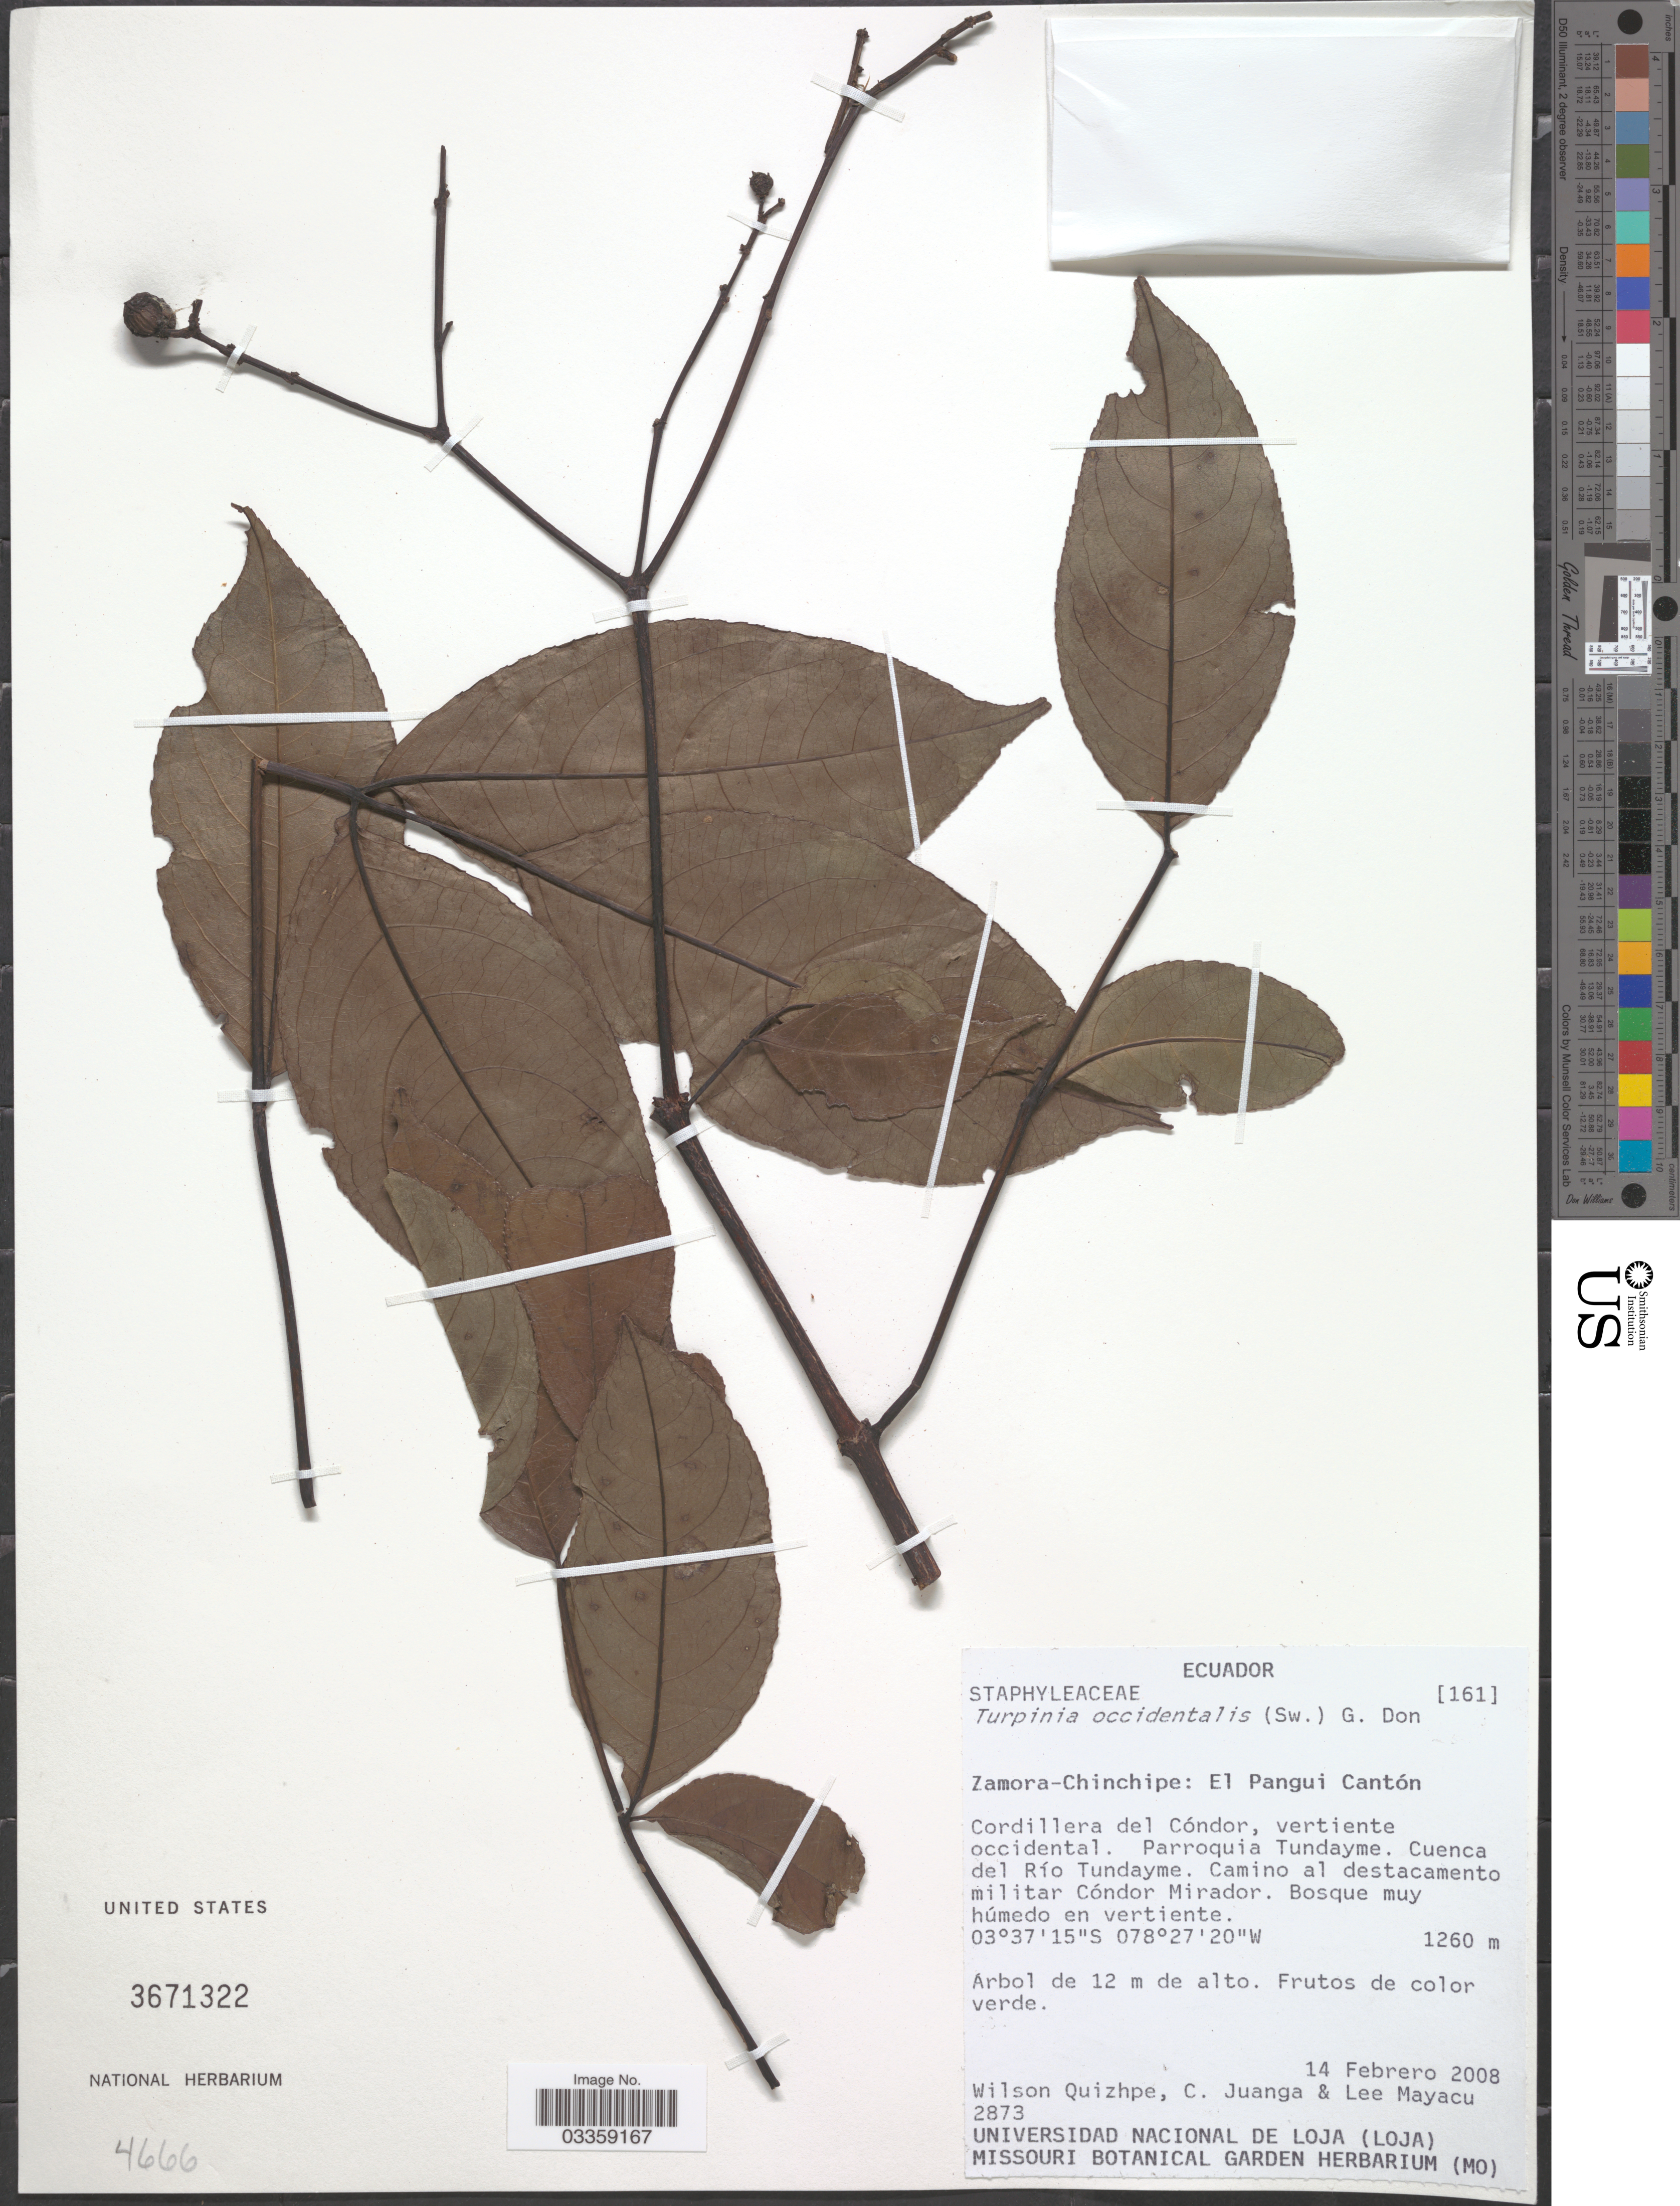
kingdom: Plantae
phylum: Tracheophyta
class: Magnoliopsida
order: Crossosomatales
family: Staphyleaceae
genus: Turpinia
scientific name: Turpinia occidentalis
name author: (Sw.) G. Don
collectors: W. Quizhpe, C. Juanga & Mayacu Lee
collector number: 2873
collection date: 2008-02-14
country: Ecuador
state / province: Zamora-Chinchipe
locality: El Pangui Cantón. Cordillera del Cóndor, vertiente occidental. Parroquia Tundayme. Cuenca del Río Tundayme. Camino al destacamento militar Cóndor Mirador.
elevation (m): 1260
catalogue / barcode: US 3671322